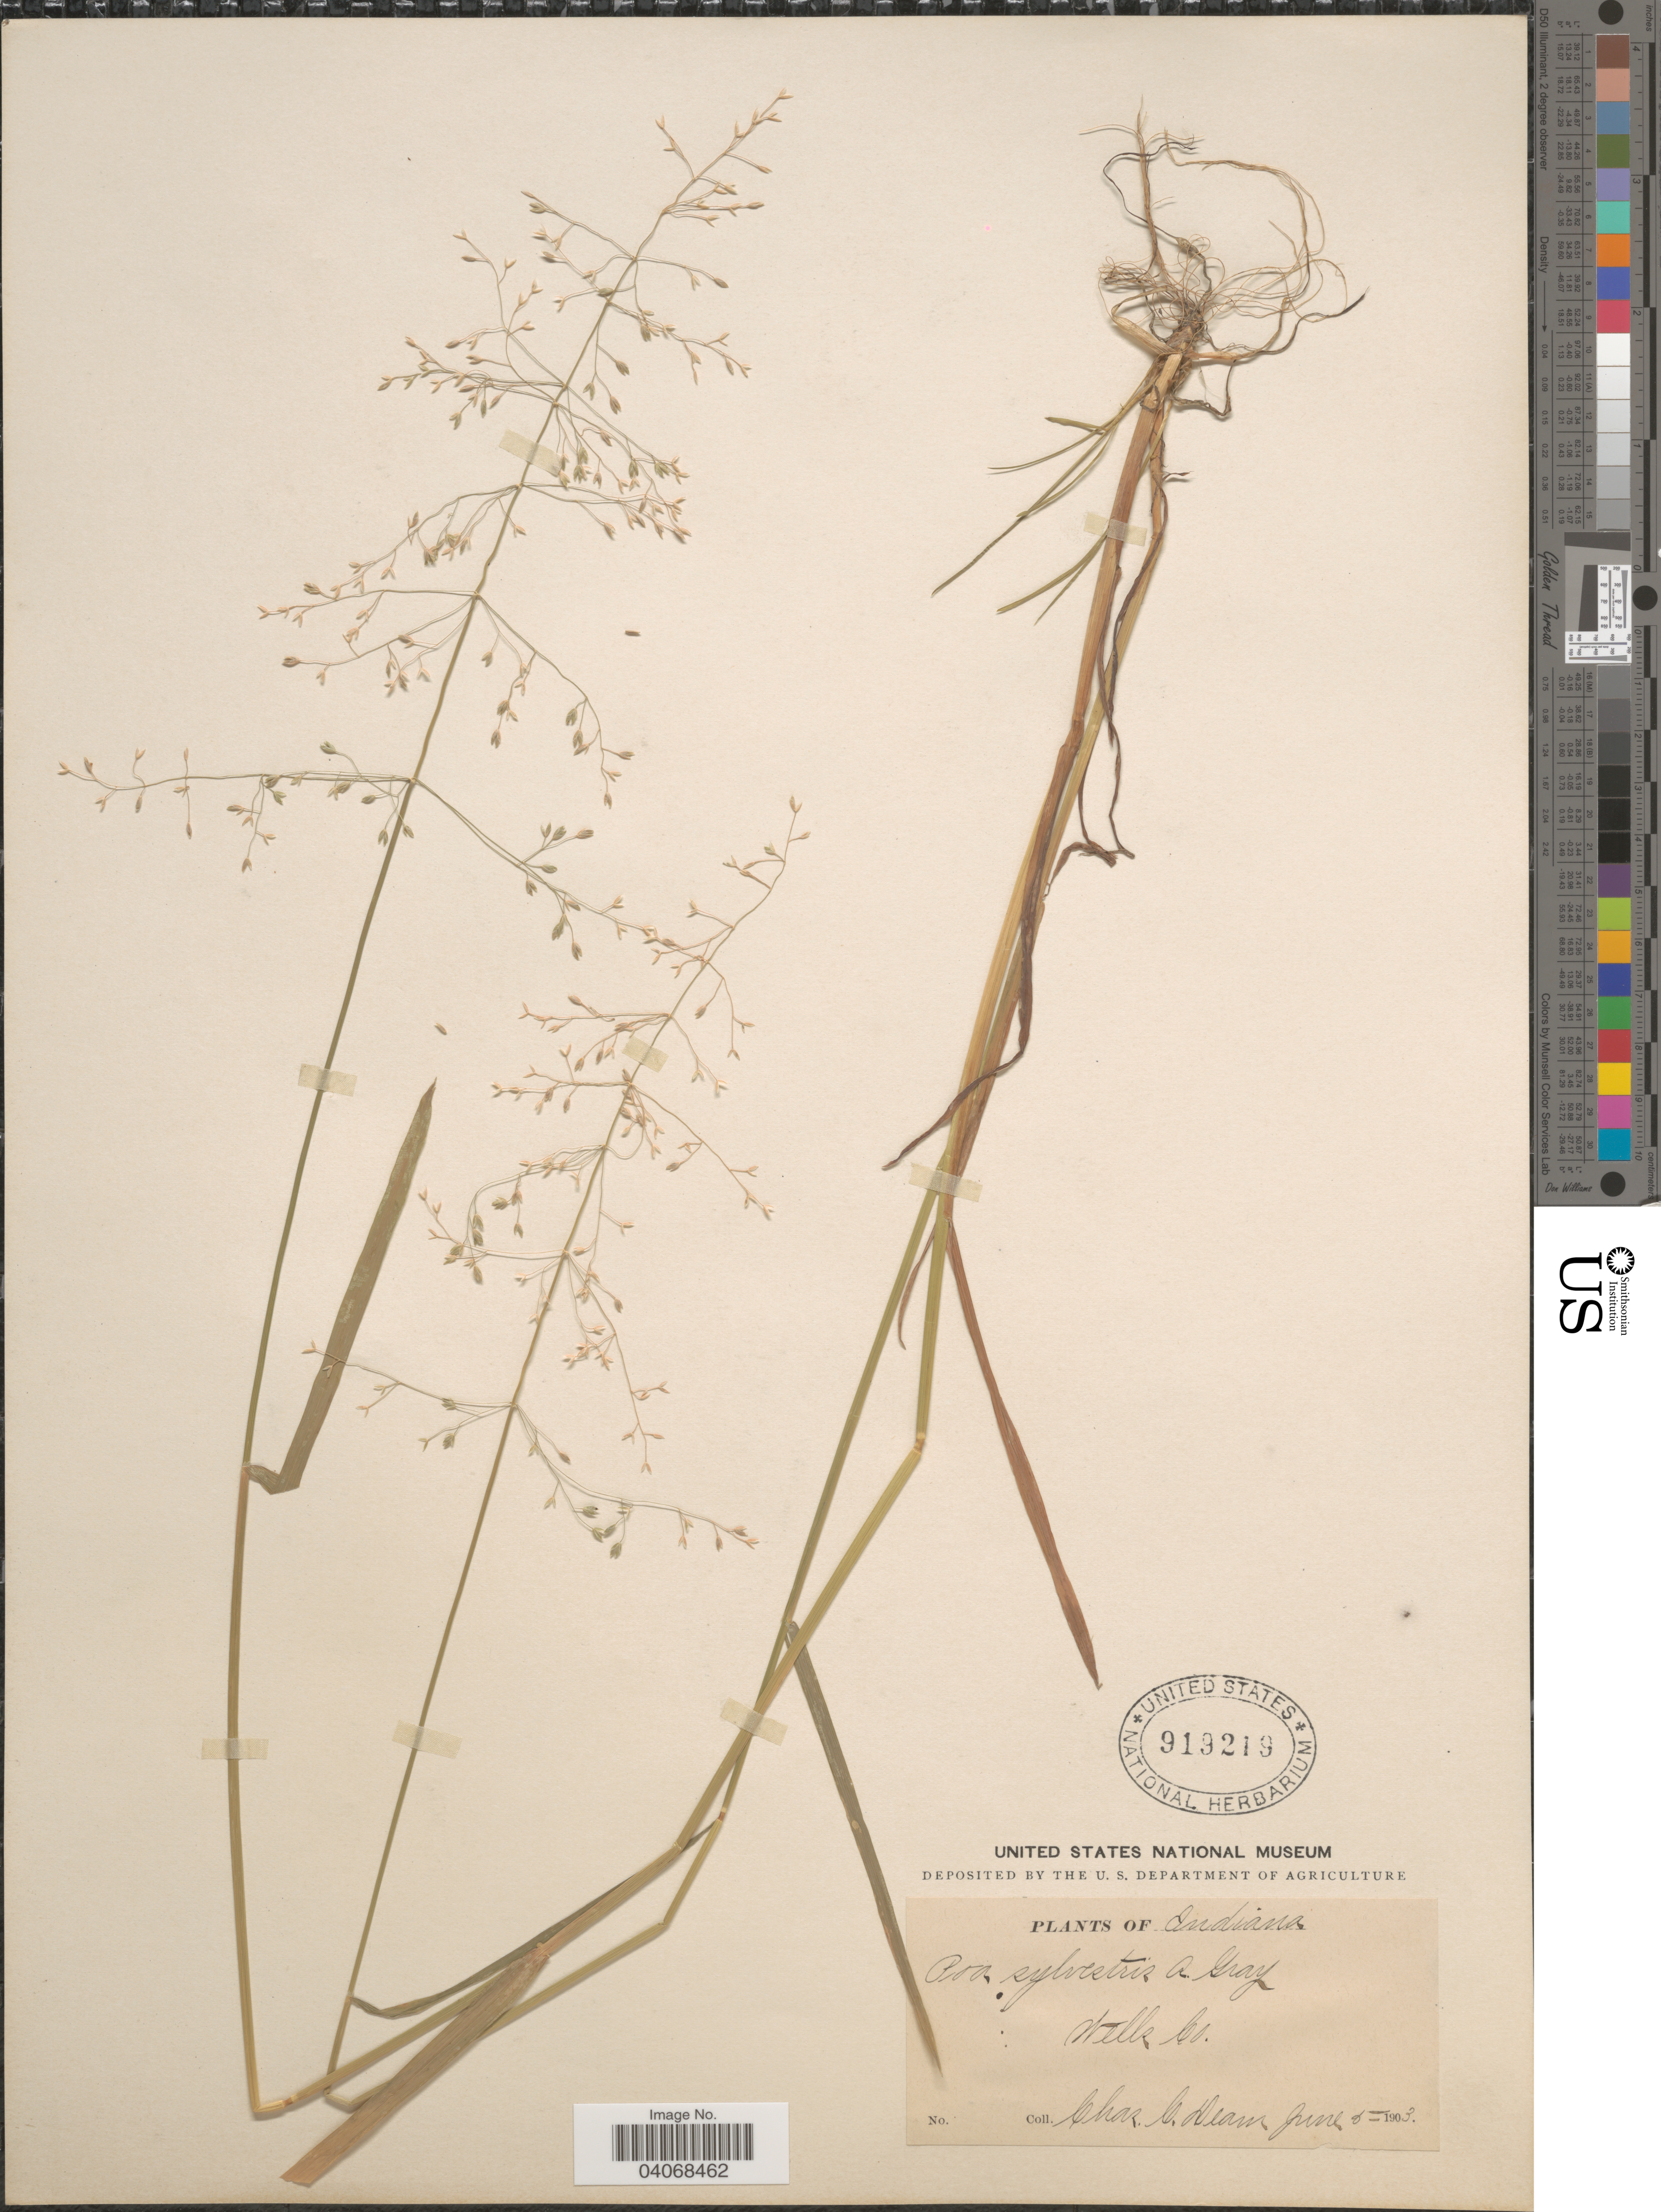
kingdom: Plantae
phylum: Tracheophyta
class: Liliopsida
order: Poales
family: Poaceae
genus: Poa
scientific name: Poa sylvestris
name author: A. Gray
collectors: C. C. Deam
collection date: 1903-06-05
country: United States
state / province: Indiana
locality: Wells Co.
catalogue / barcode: US 919219